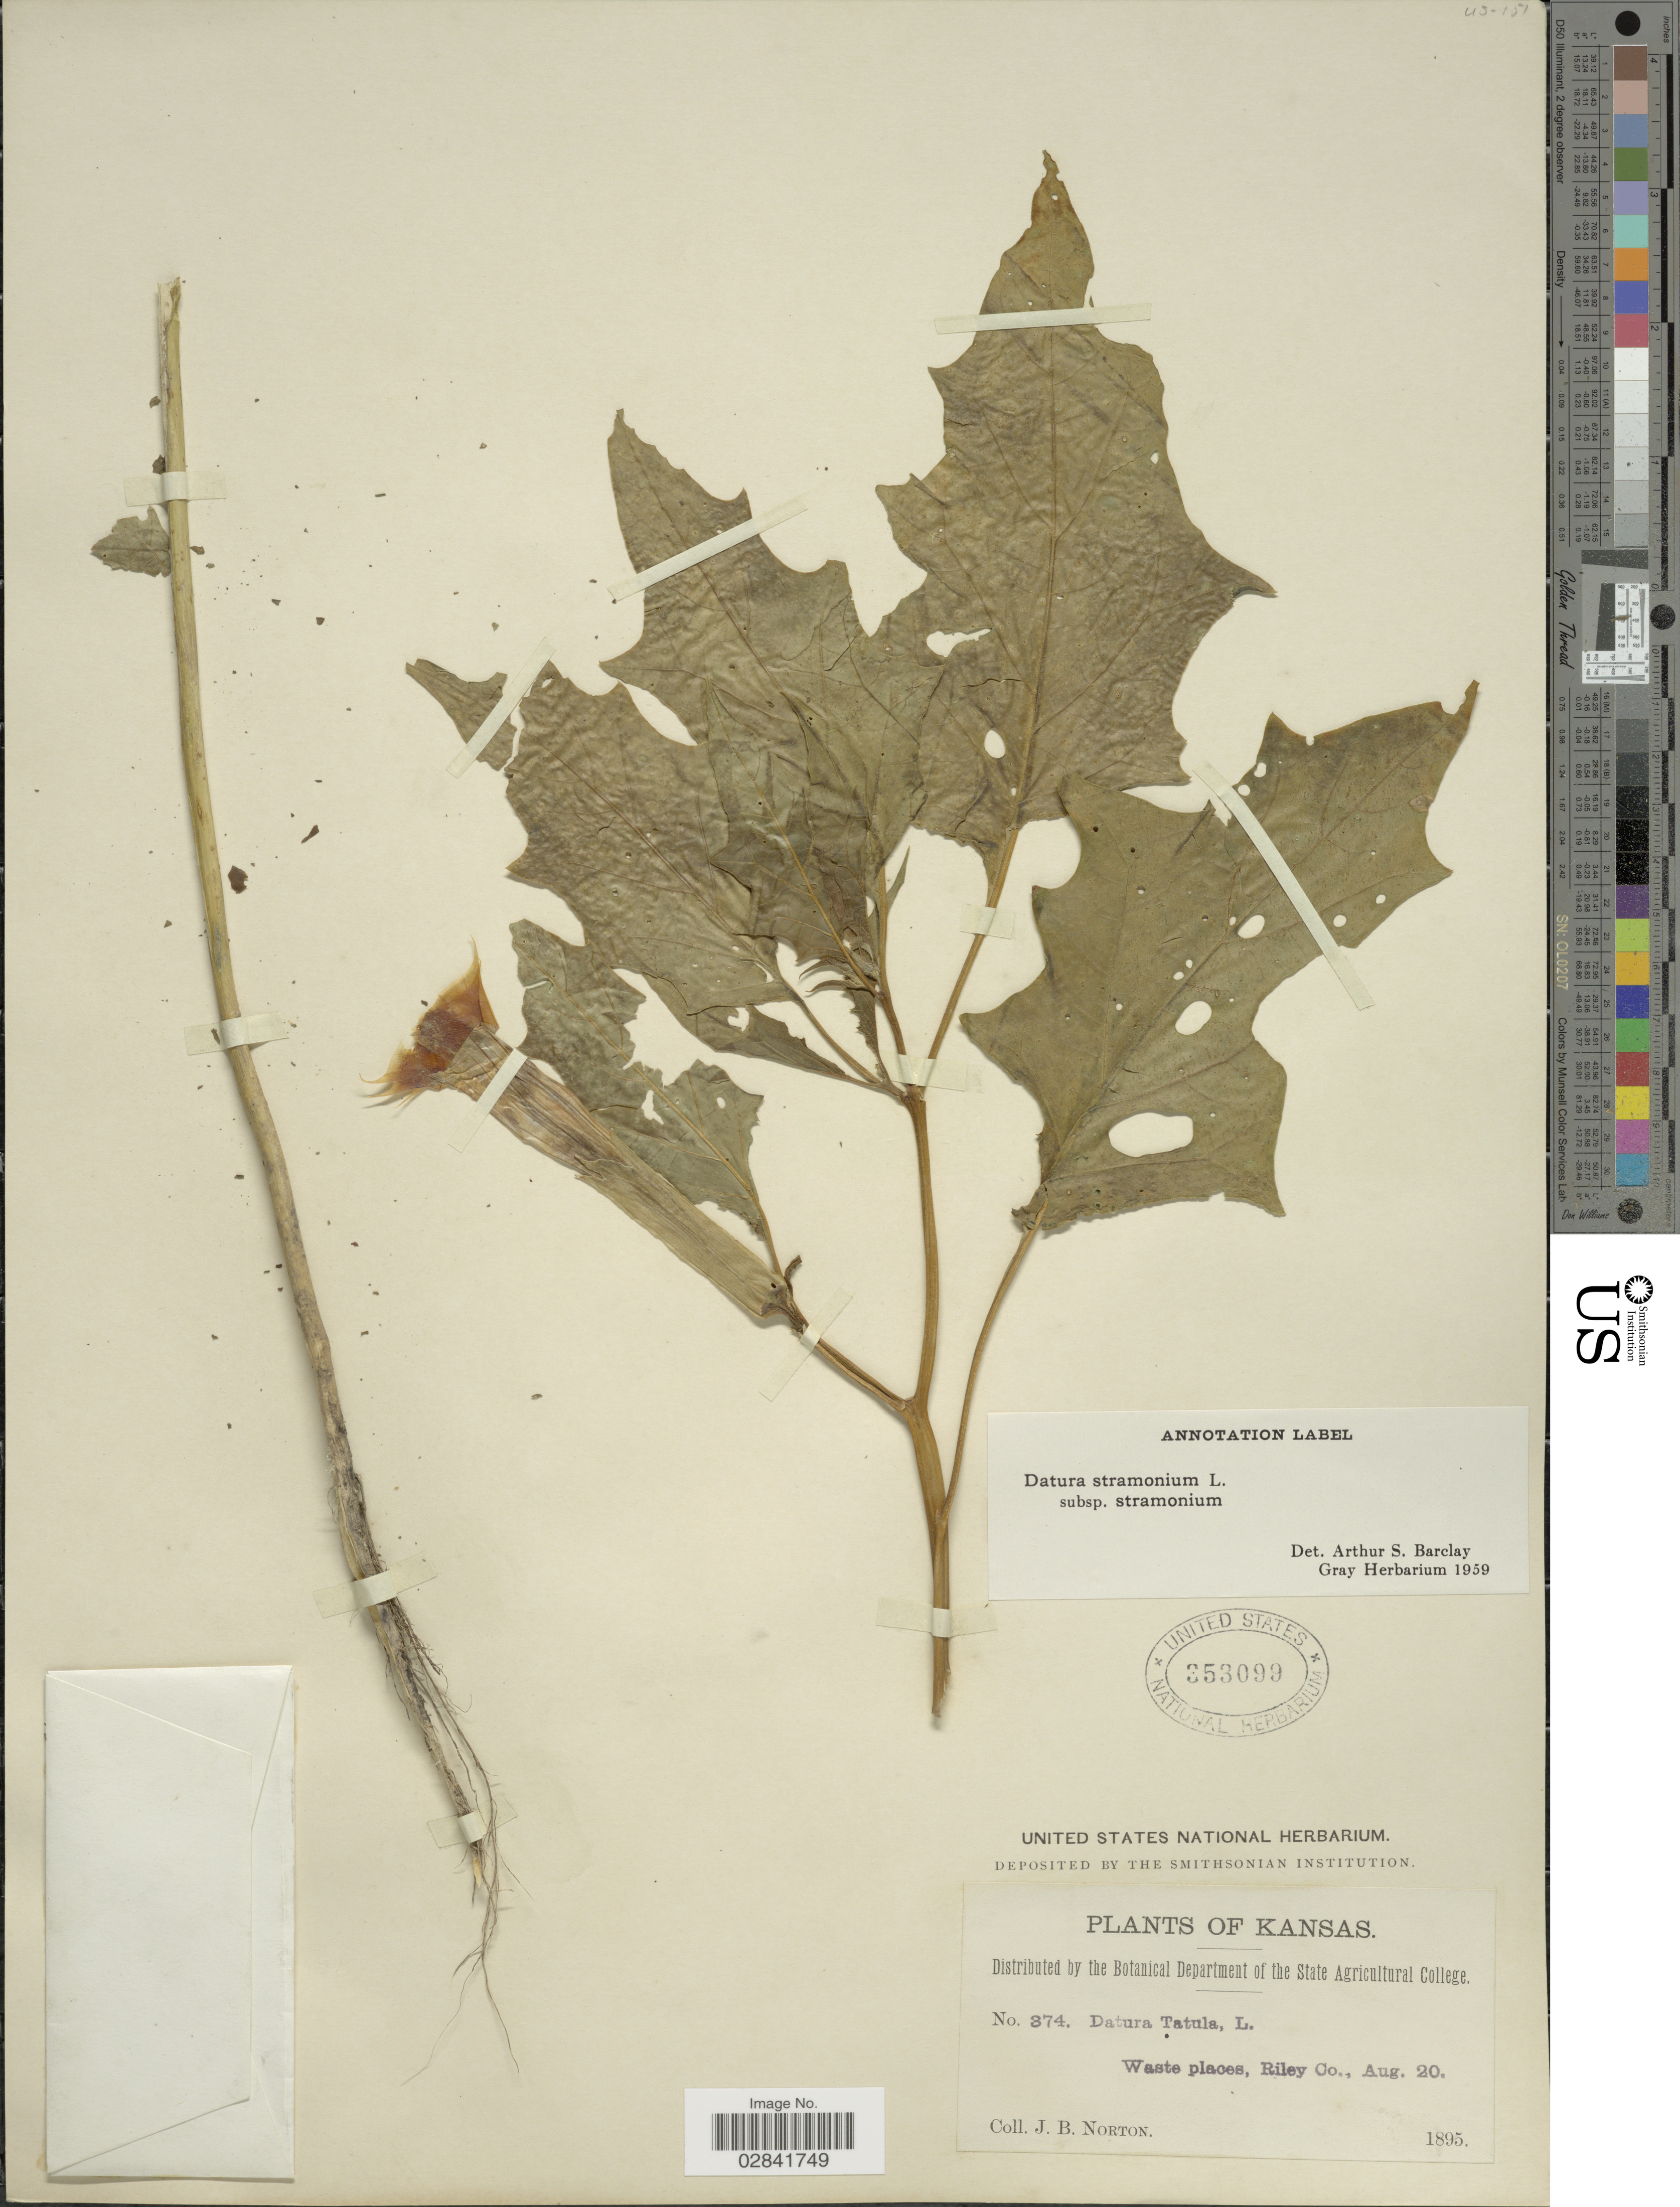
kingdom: Plantae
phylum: Tracheophyta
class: Magnoliopsida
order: Solanales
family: Solanaceae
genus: Datura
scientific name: Datura stramonium subsp. stramonium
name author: L.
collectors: J. B. Norton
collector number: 374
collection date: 1895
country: United States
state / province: Kansas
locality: Riley Co.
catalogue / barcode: US 353099